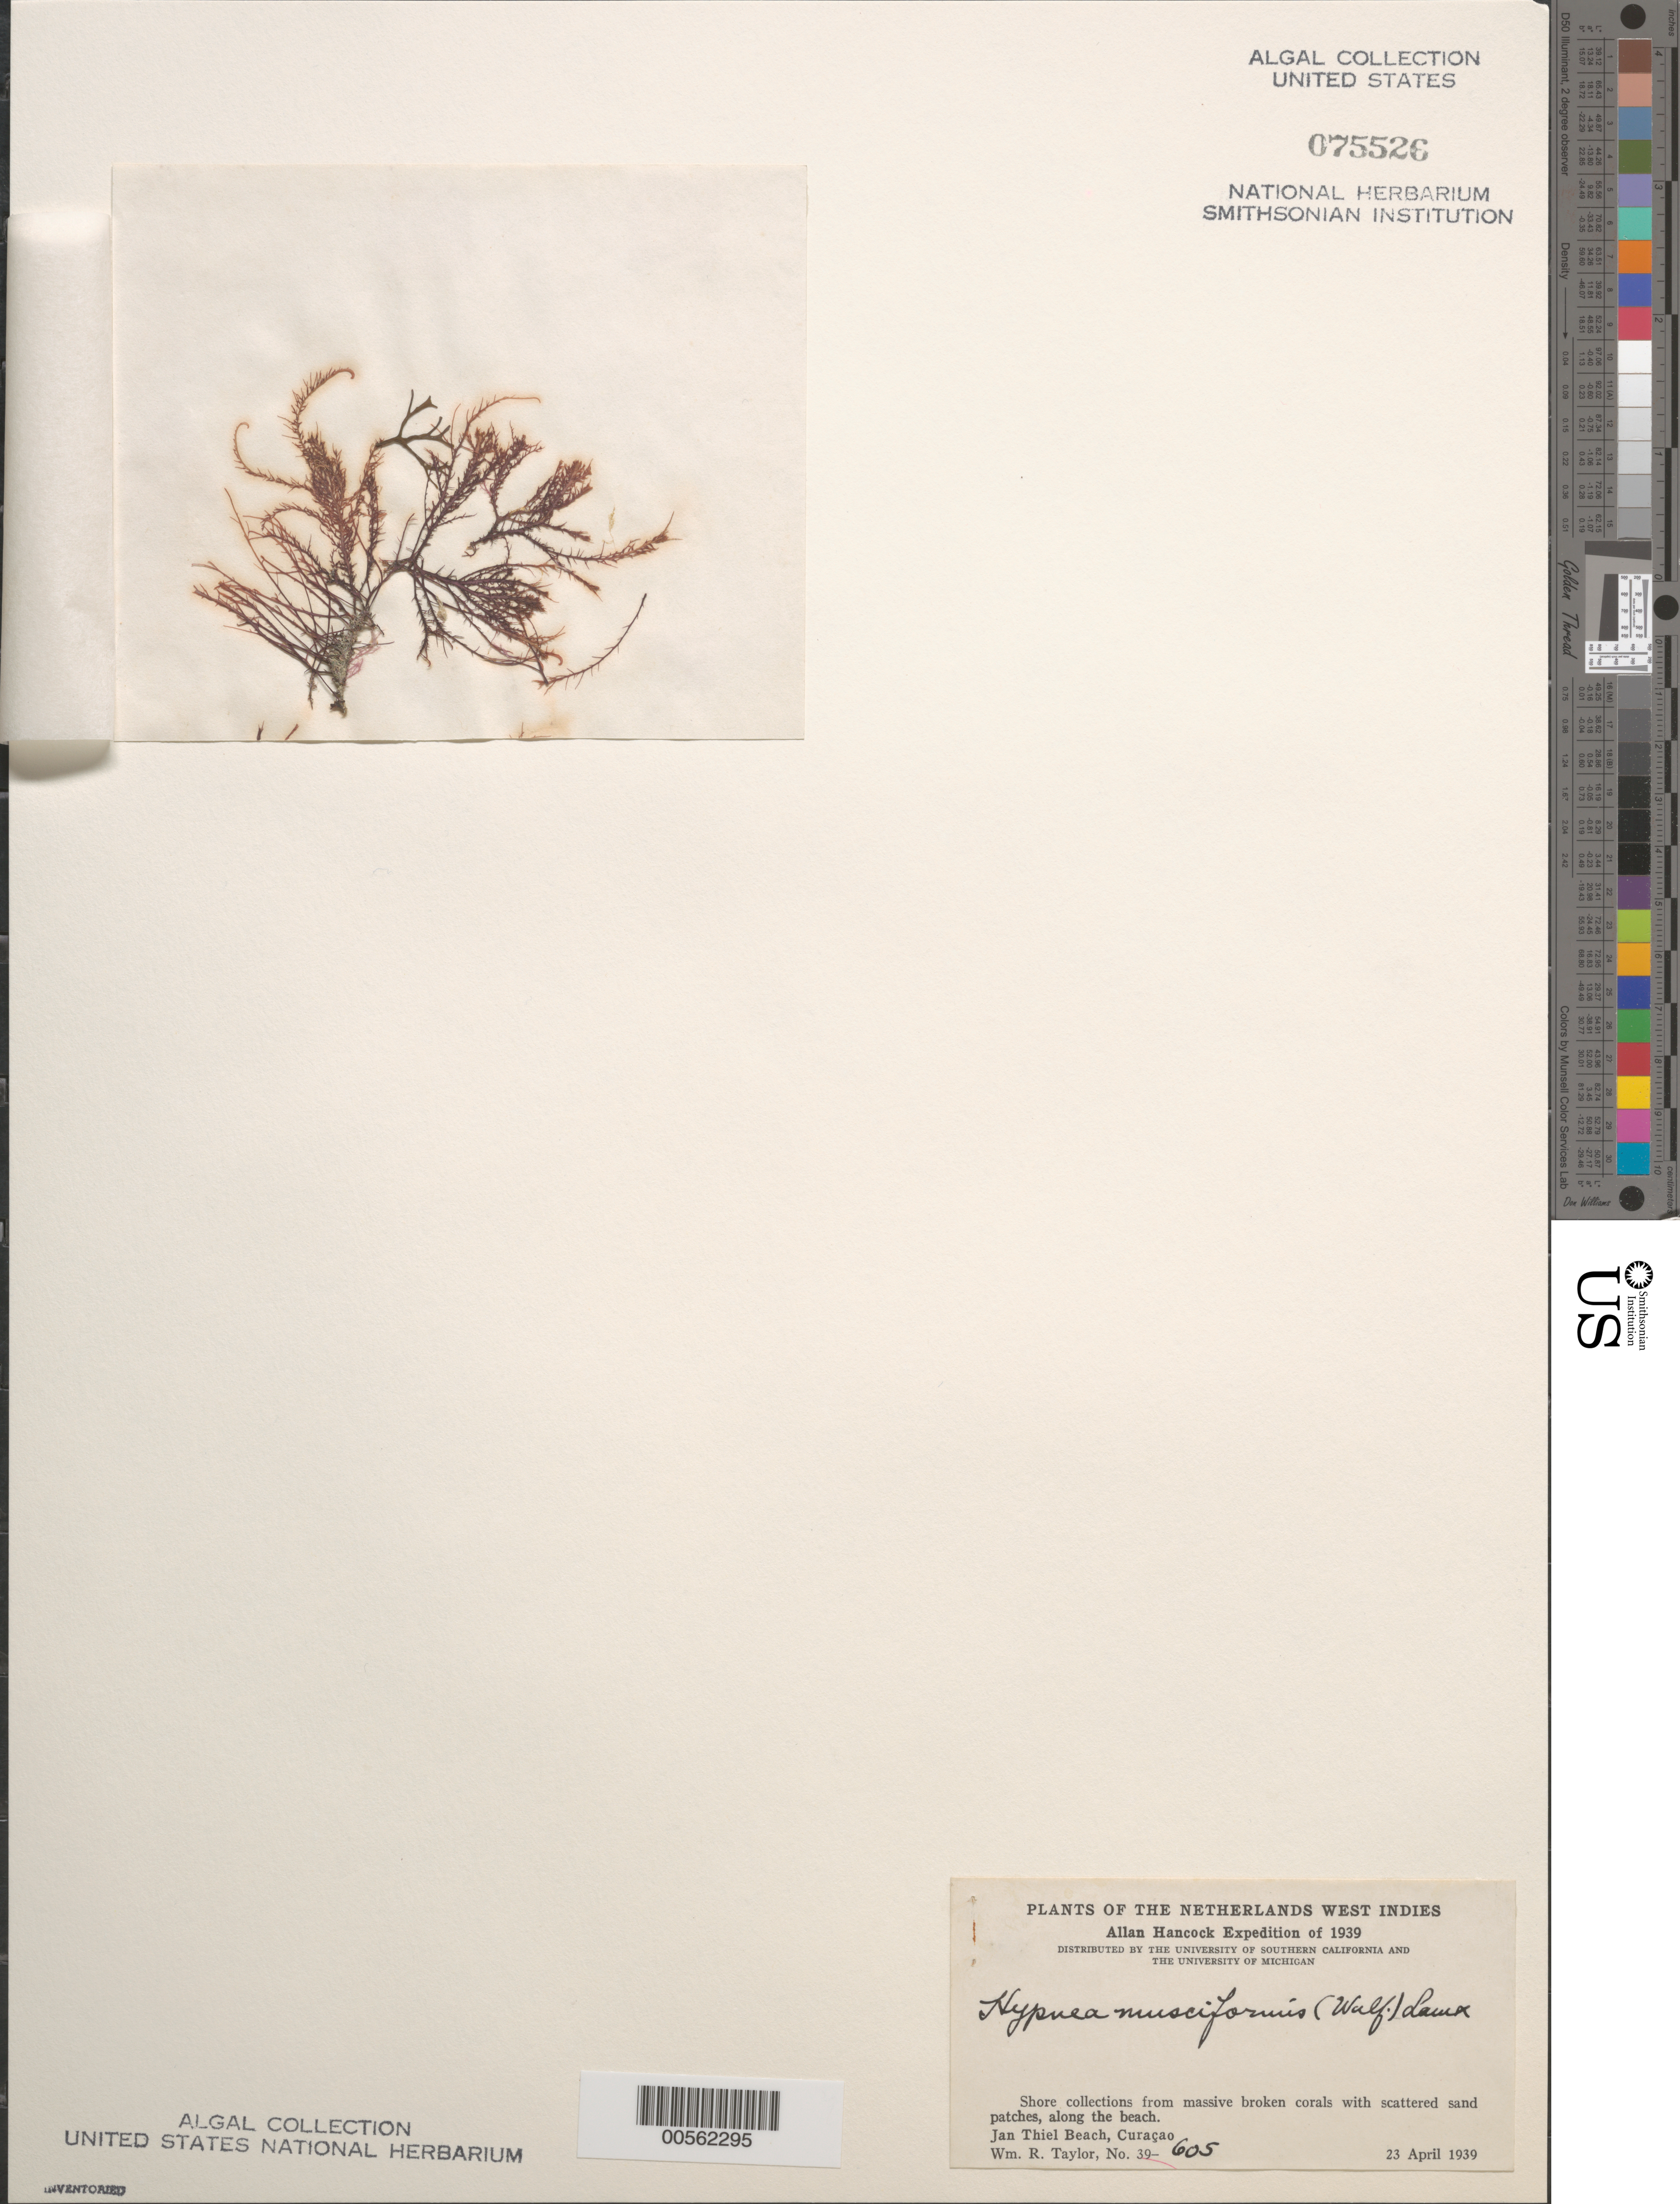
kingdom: Plantae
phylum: Rhodophyta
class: Florideophyceae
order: Gigartinales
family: Cystocloniaceae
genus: Hypnea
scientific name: Hypnea musciformis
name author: (Wulfen) J.V.Lamouroux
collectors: W. R. Taylor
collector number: WRT 39-605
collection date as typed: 23 Apr 1939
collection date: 1939-04-23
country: Curaçao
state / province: ABC Islands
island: Curaçao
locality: Jan Thiel Beach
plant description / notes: Allan Hancock Expedition of 1939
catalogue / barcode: US 75526